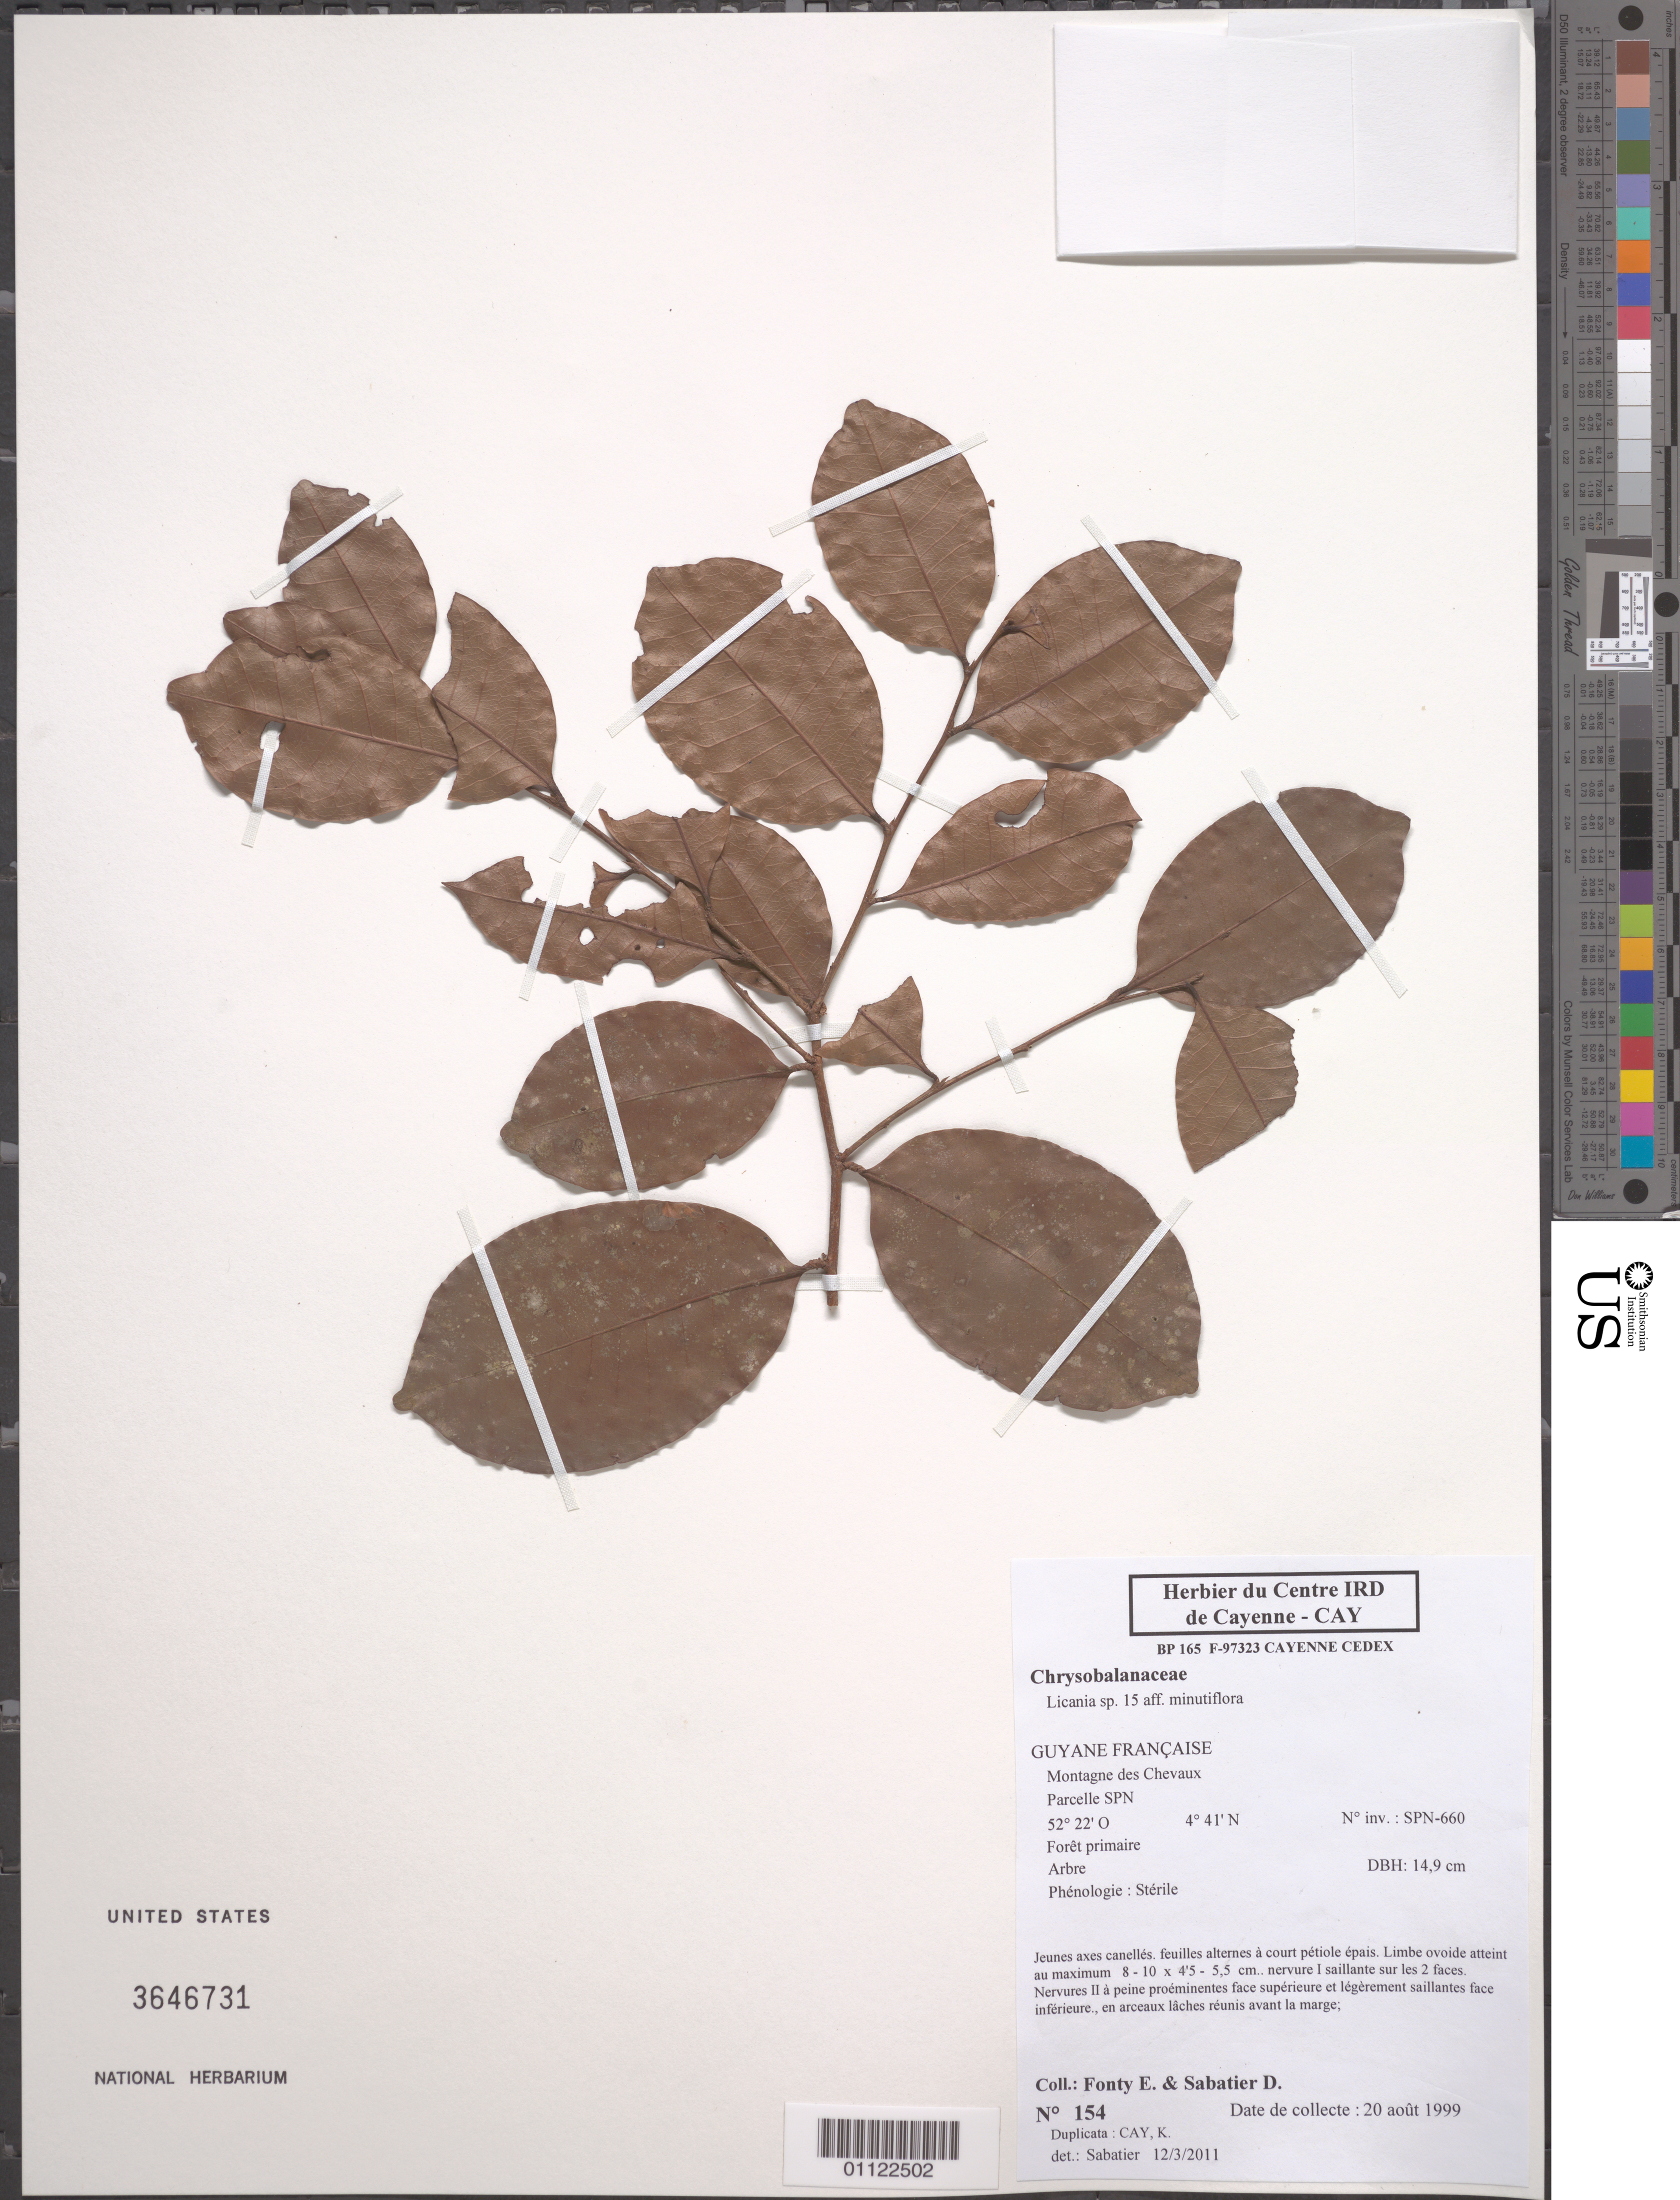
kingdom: Plantae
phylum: Tracheophyta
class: Magnoliopsida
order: Malpighiales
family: Chrysobalanaceae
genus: Licania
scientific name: Licania sp.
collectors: E. Fonty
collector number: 154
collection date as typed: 20-Aug-99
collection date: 1999-08-20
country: French Guiana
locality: Montagne des Chevaux, Parcelle SPN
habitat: Foret primaire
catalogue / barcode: US 3646731